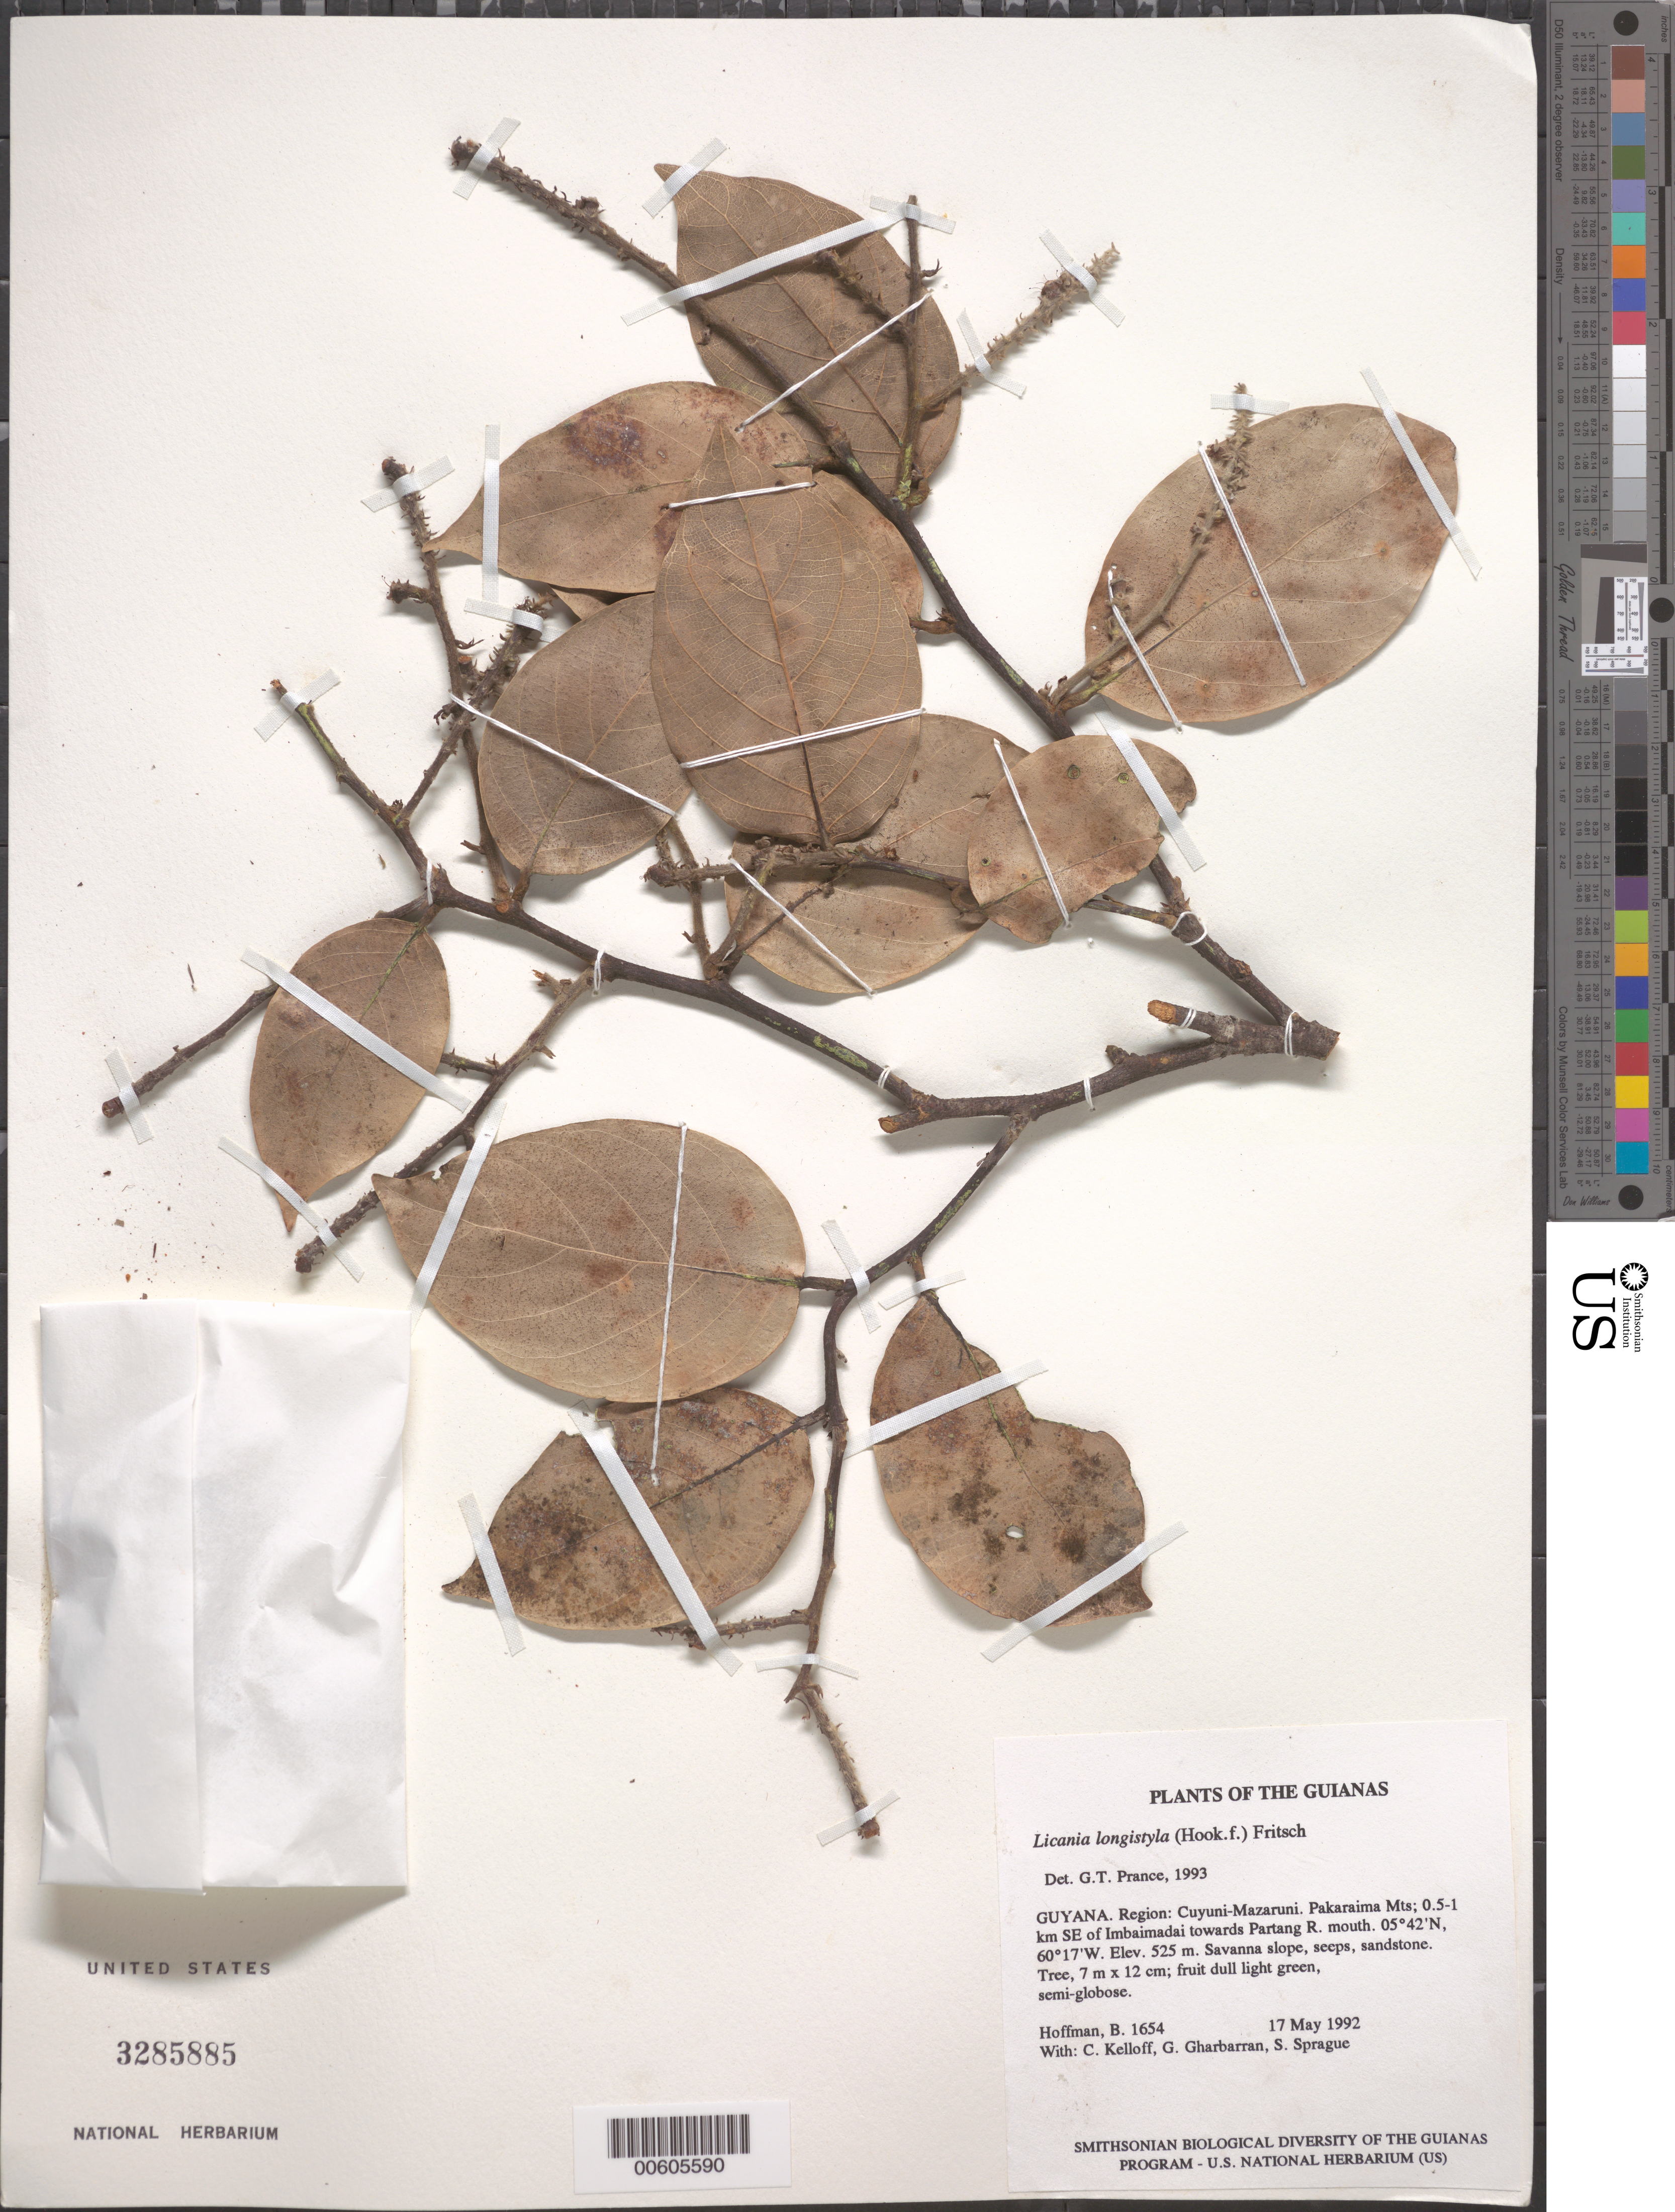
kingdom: Plantae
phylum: Tracheophyta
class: Magnoliopsida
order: Malpighiales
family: Chrysobalanaceae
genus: Leptobalanus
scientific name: Leptobalanus longistylus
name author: (Hook. f.) Sothers & Prance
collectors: B. Hoffman, C. L. Kelloff, G. Gharbarran & S. Sprague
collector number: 1654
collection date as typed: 17 May 1992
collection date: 1992-05-17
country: Guyana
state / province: Cuyuni-Mazaruni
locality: Pakaraima Mts; 0.5-1 km SE of Imbaimadai towards Partang River mouth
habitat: Savanna slope, seeps, sandstone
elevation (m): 525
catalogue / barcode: US 3285885